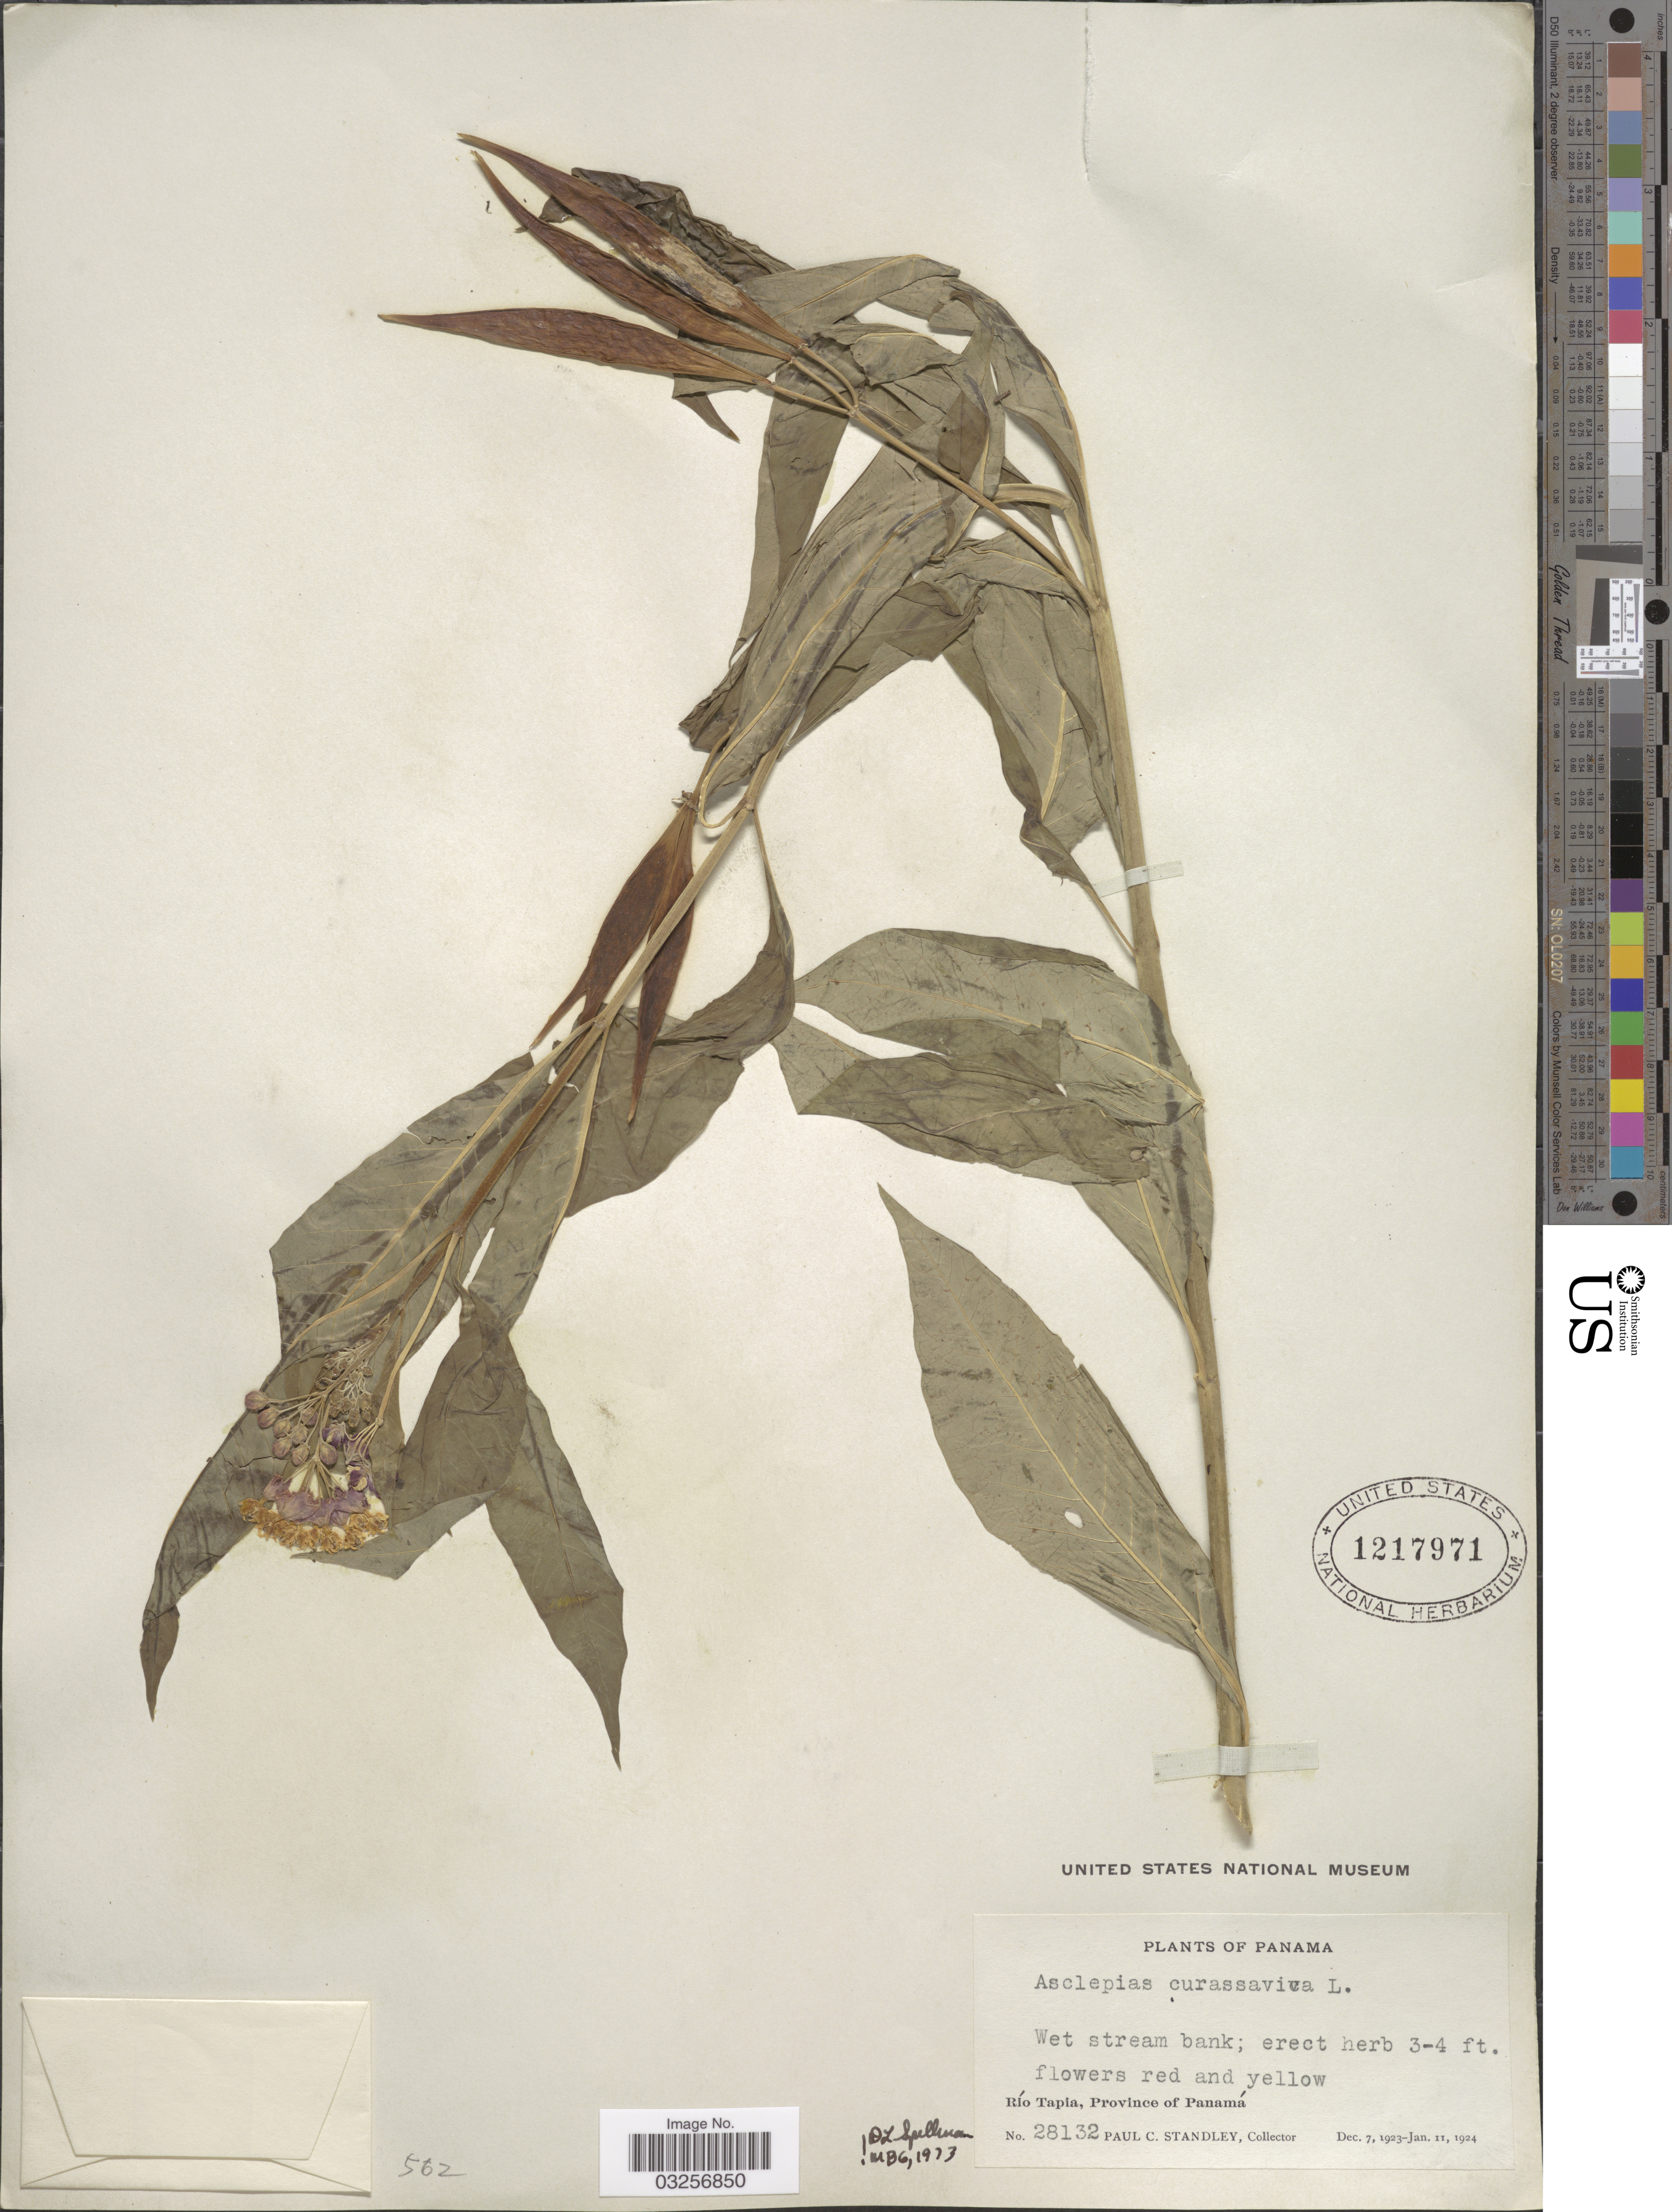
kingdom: Plantae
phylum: Tracheophyta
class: Magnoliopsida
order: Gentianales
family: Apocynaceae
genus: Asclepias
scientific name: Asclepias curassavica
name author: L.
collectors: P. C. Standley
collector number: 28132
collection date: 1923-12-07/1924-01-11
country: Panama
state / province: Panamá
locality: Río Tapia.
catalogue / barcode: US 1217971